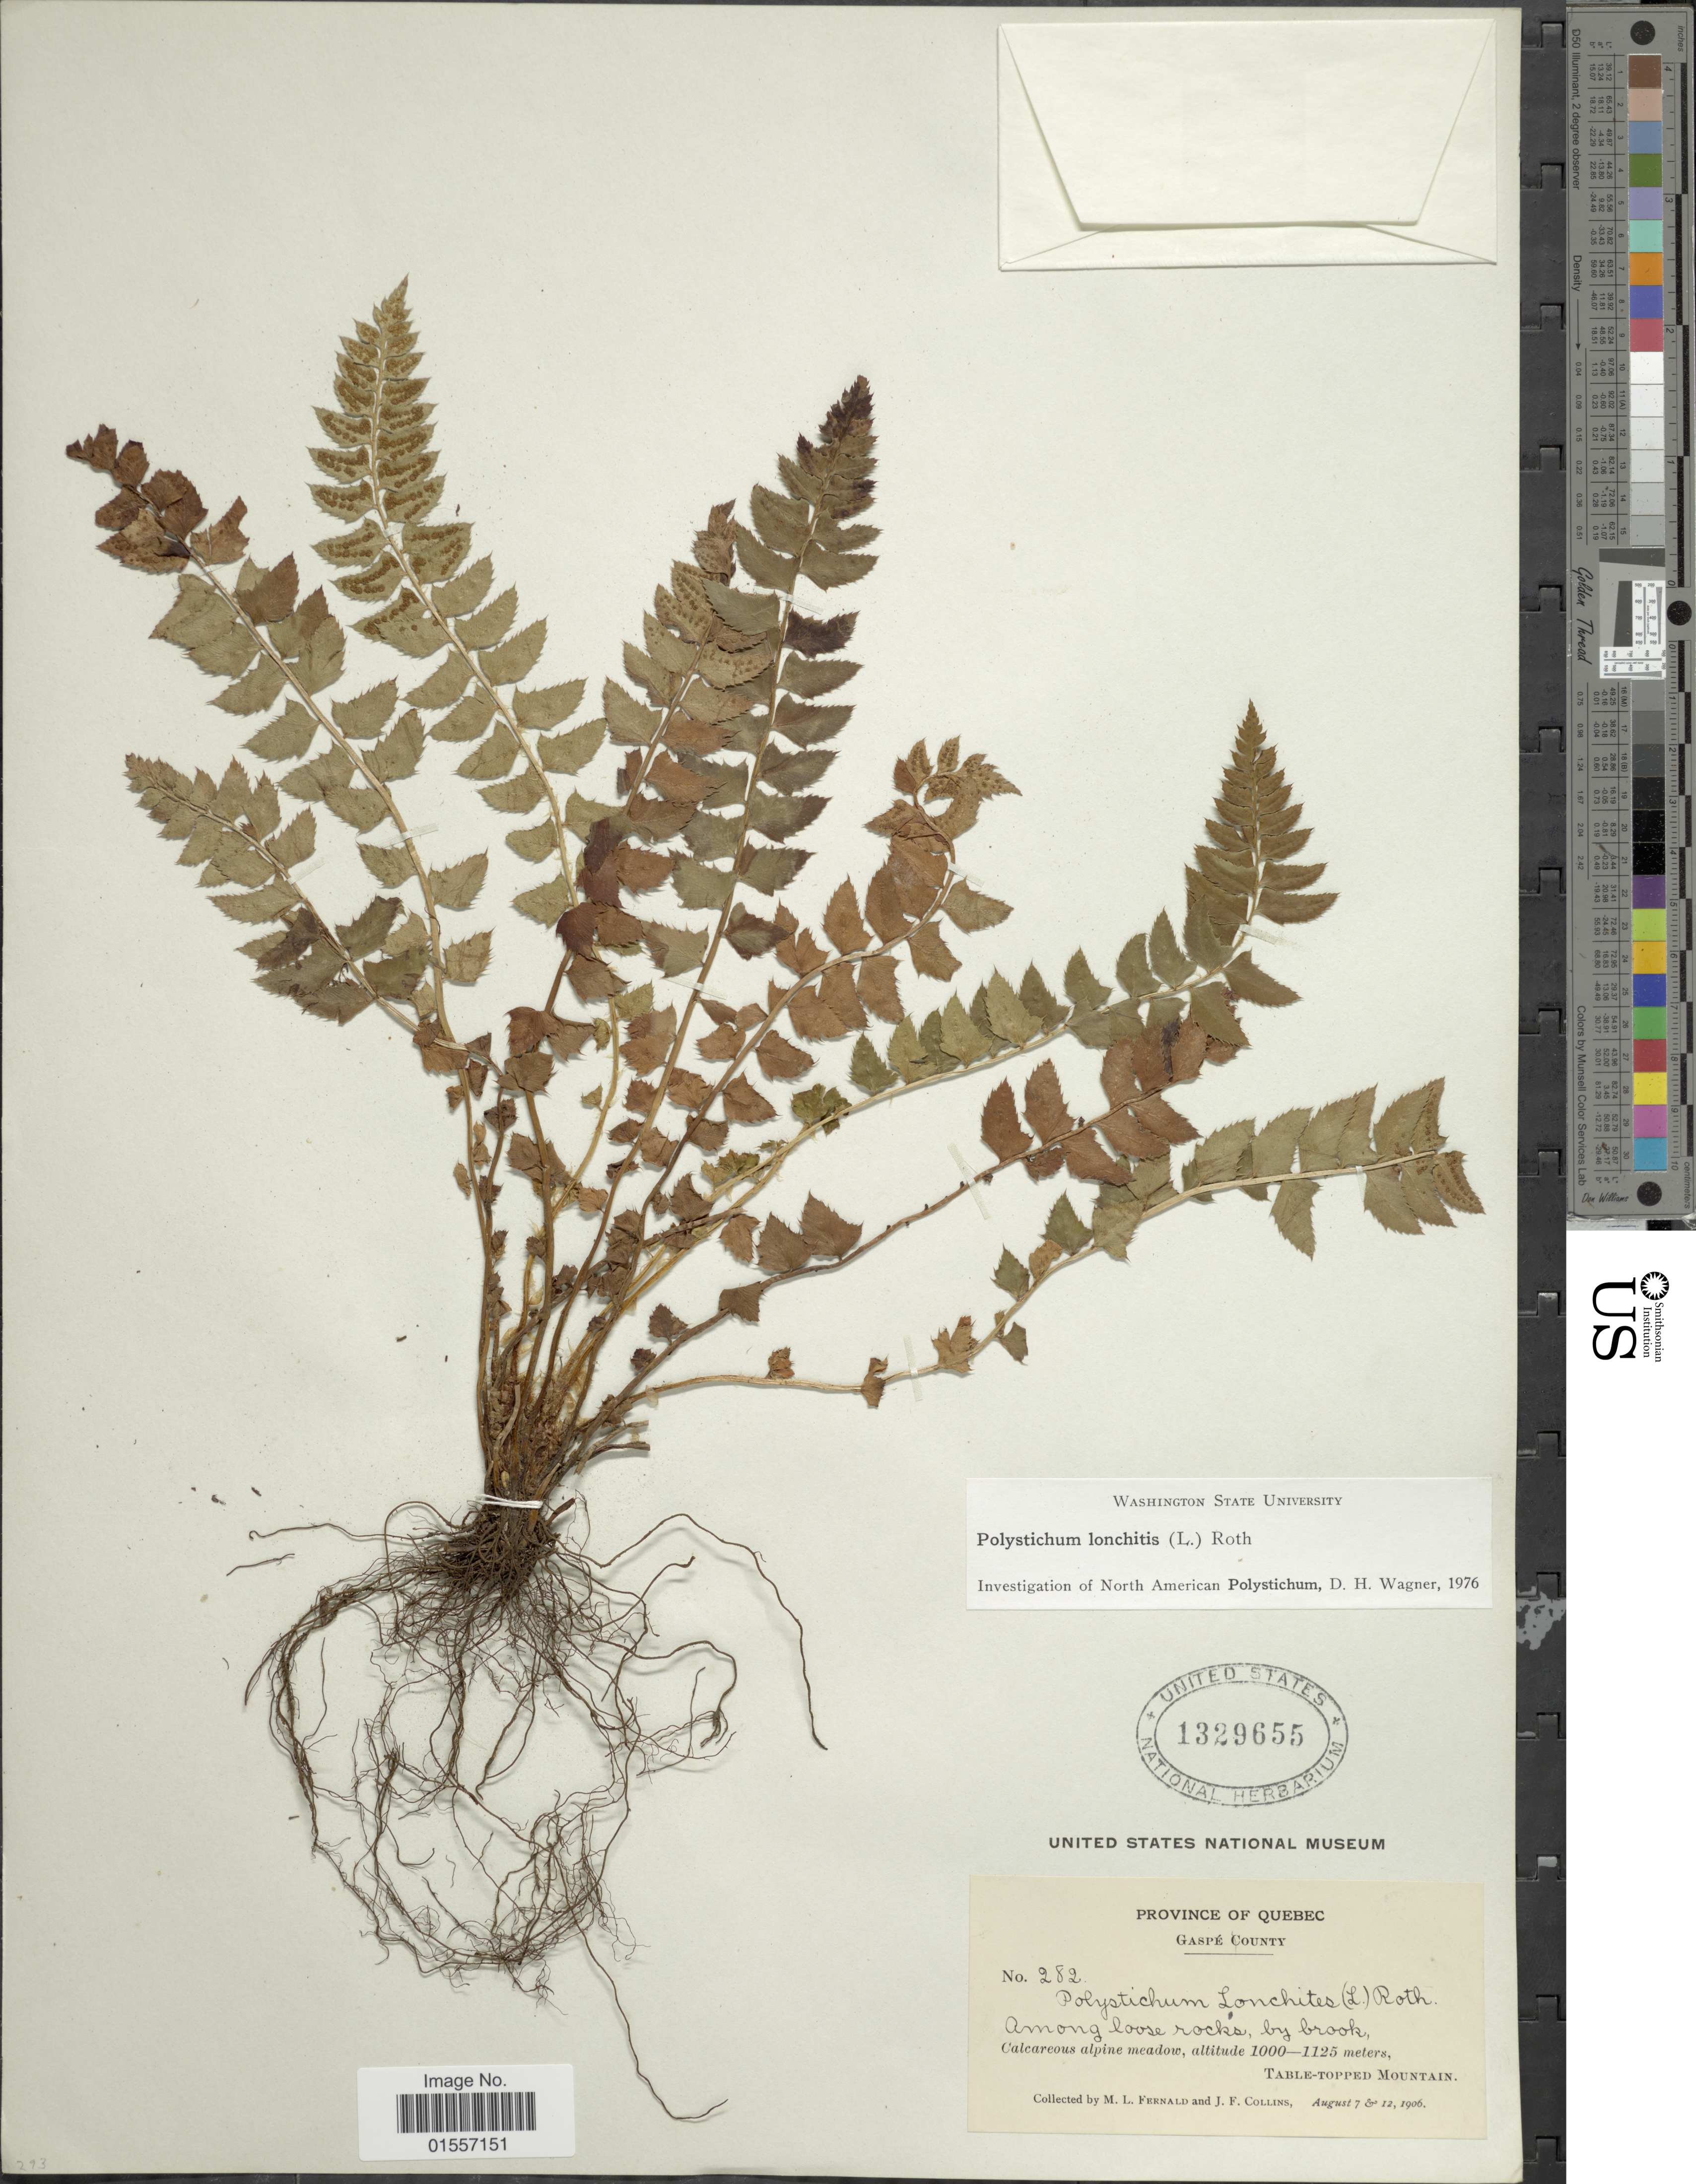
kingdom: Plantae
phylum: Tracheophyta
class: Polypodiopsida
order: Polypodiales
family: Dryopteridaceae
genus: Polystichum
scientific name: Polystichum lonchitis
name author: (Roth) L.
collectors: M. L. Fernald & J. Collins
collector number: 282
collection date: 1906-08-07/1906-08-12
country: Canada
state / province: Quebec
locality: Gaspé County, Among loos rocks, by brook, Calcareous alpine meadow, Table-Topped Mountain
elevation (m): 1000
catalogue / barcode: US 1329655